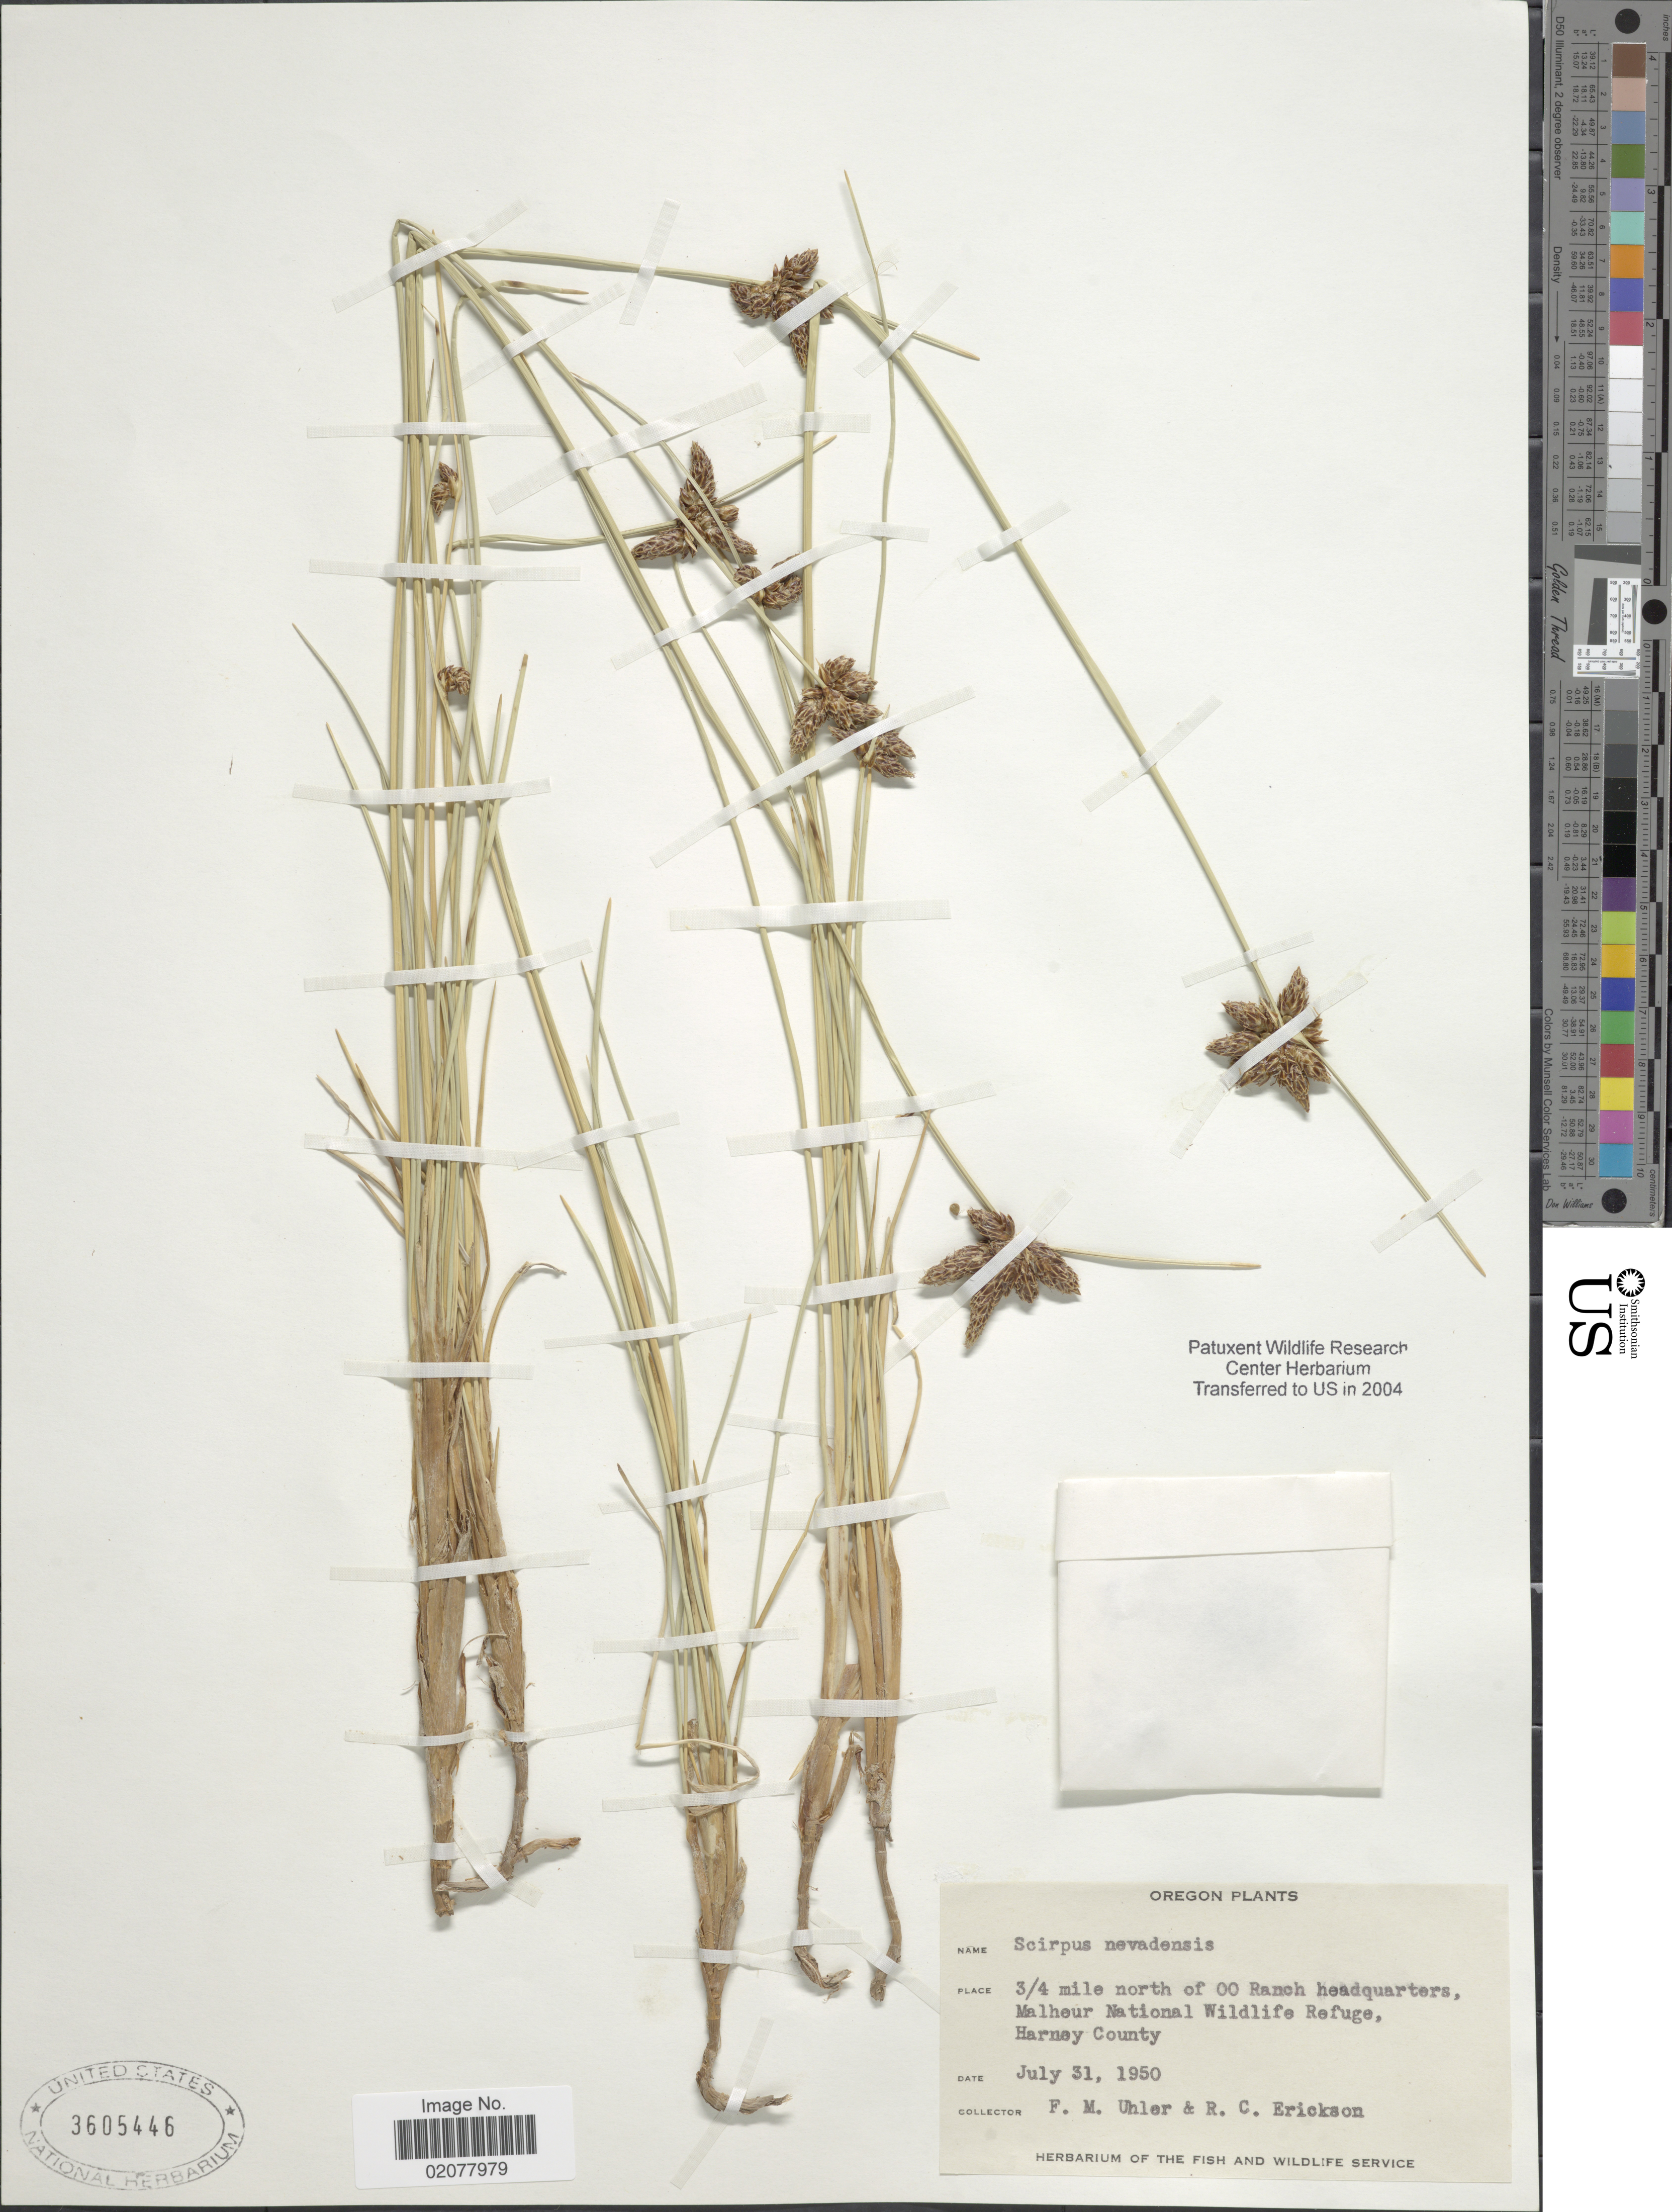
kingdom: Plantae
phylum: Tracheophyta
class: Liliopsida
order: Poales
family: Cyperaceae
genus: Amphiscirpus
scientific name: Amphiscirpus nevadensis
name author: (S. Watson) Oteng-Yeb.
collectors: F. M. Uhler & R. Erickson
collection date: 1950-07-31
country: United States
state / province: Oregon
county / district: Harney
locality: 3/4 mile north of 00 Ranch headquarters, Malheur National Wildlife Refuge, Harney County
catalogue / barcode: US 3605446